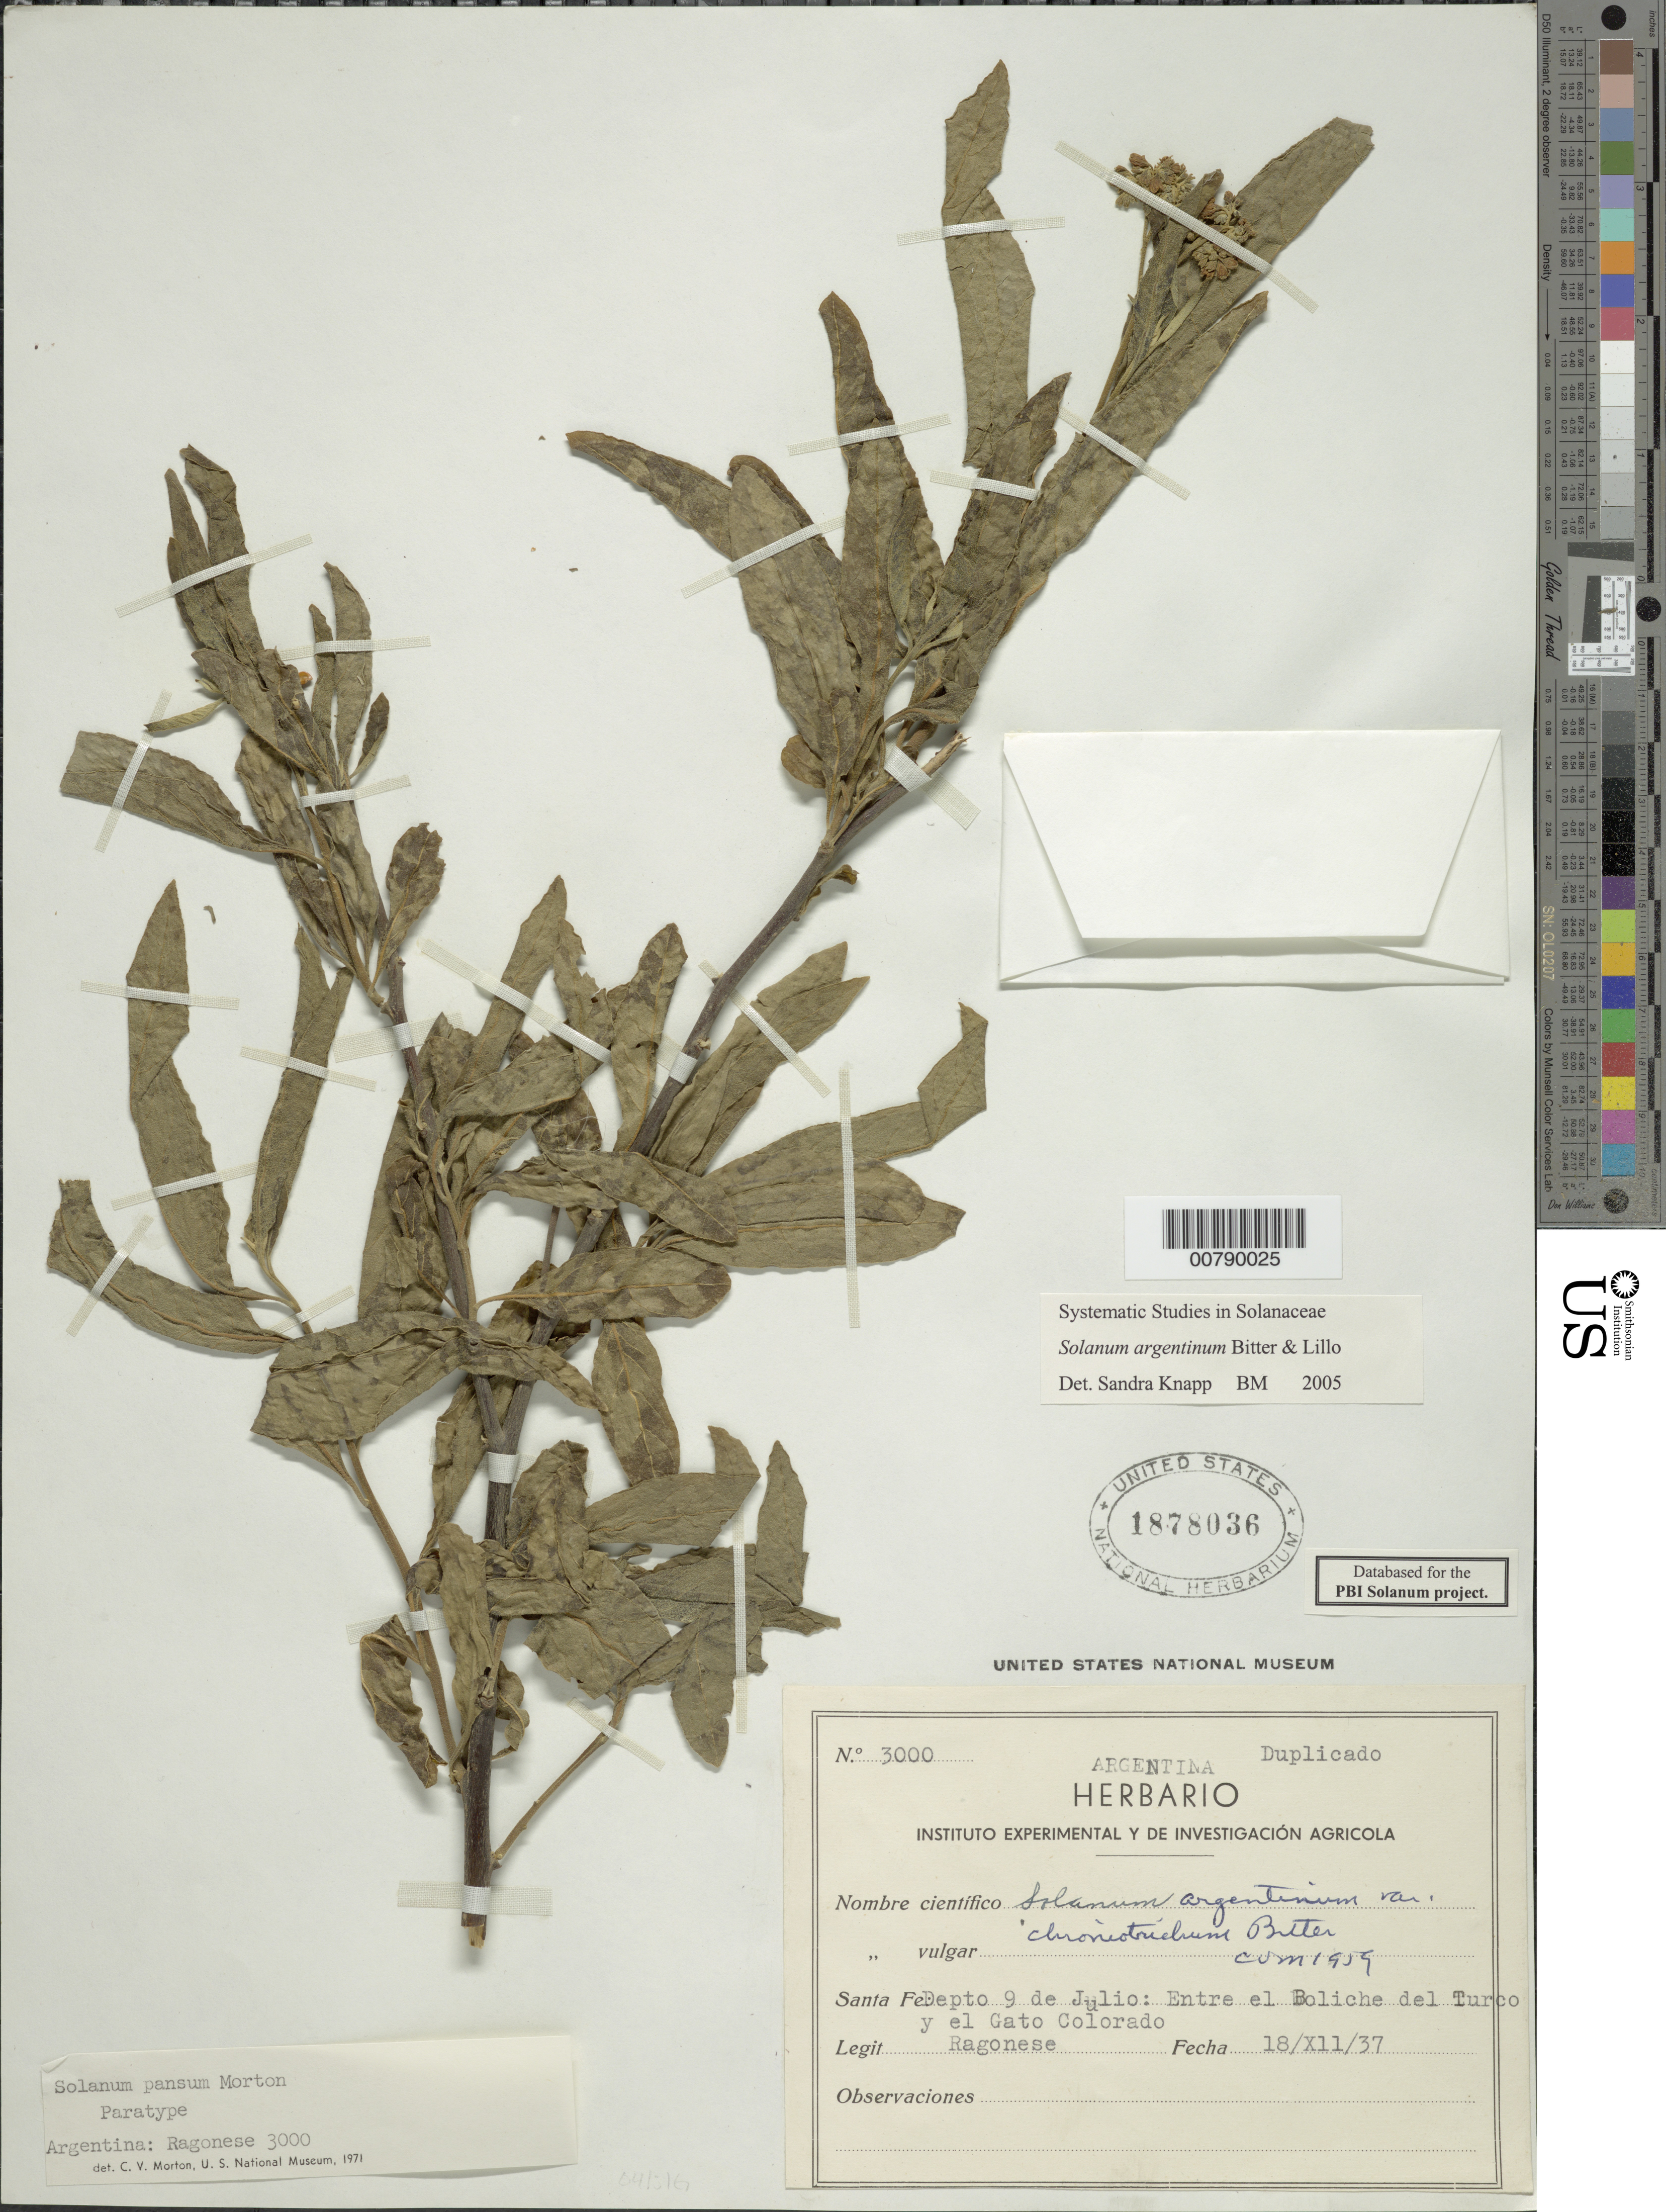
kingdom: Plantae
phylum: Tracheophyta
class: Magnoliopsida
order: Solanales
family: Solanaceae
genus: Solanum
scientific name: Solanum argentinum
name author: Bitter & Lillo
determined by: Knapp, S. D.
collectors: A. Ragonese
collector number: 3000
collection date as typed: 18 Dec 1937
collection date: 1937-12-18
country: Argentina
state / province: Santa Fé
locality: entre El Boliche del Turco y el Gato Colorado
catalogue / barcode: US 1878036